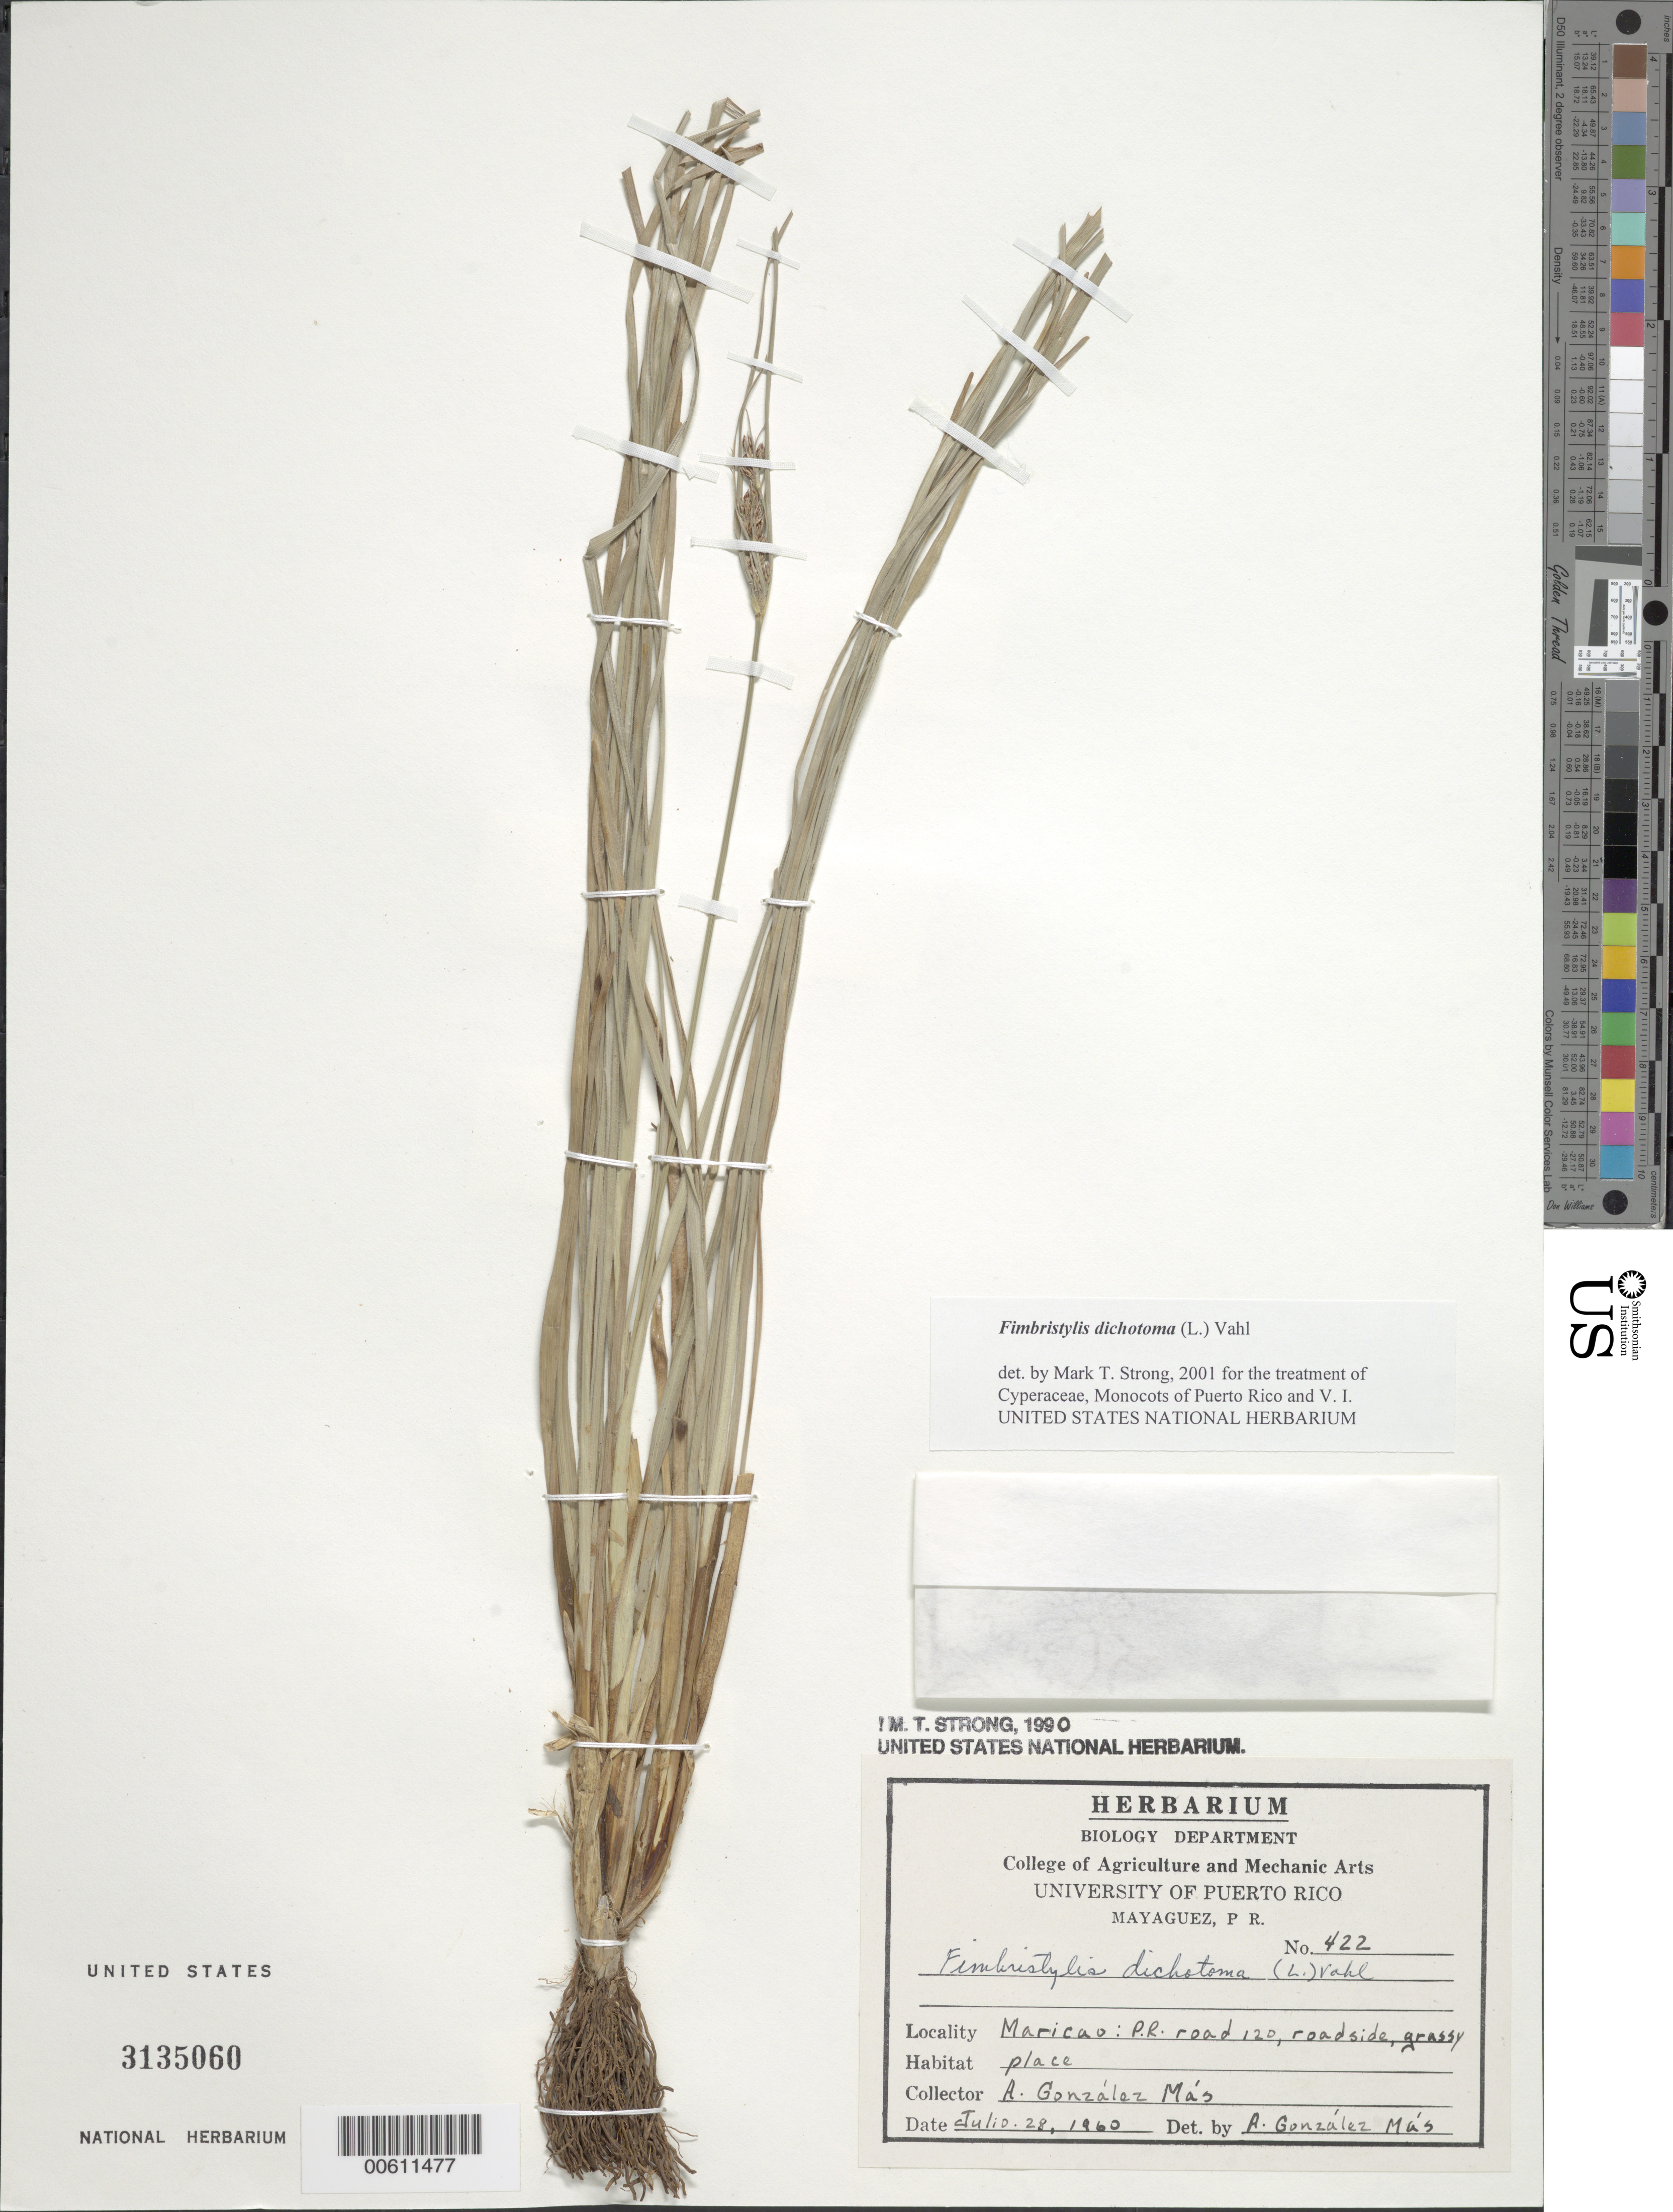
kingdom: Plantae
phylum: Tracheophyta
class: Liliopsida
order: Poales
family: Cyperaceae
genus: Fimbristylis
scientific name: Fimbristylis dichotoma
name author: (L.) Vahl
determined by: Strong, M. T., (US), Smithsonian Institution - National Museum of Natural History (UNITED STATES)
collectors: A. González Más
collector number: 422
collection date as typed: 28 Jul 1960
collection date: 1960-07-28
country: Puerto Rico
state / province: Maricao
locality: Maricao: Rd. 120.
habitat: Roadside, grassy place.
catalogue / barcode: US 3135060